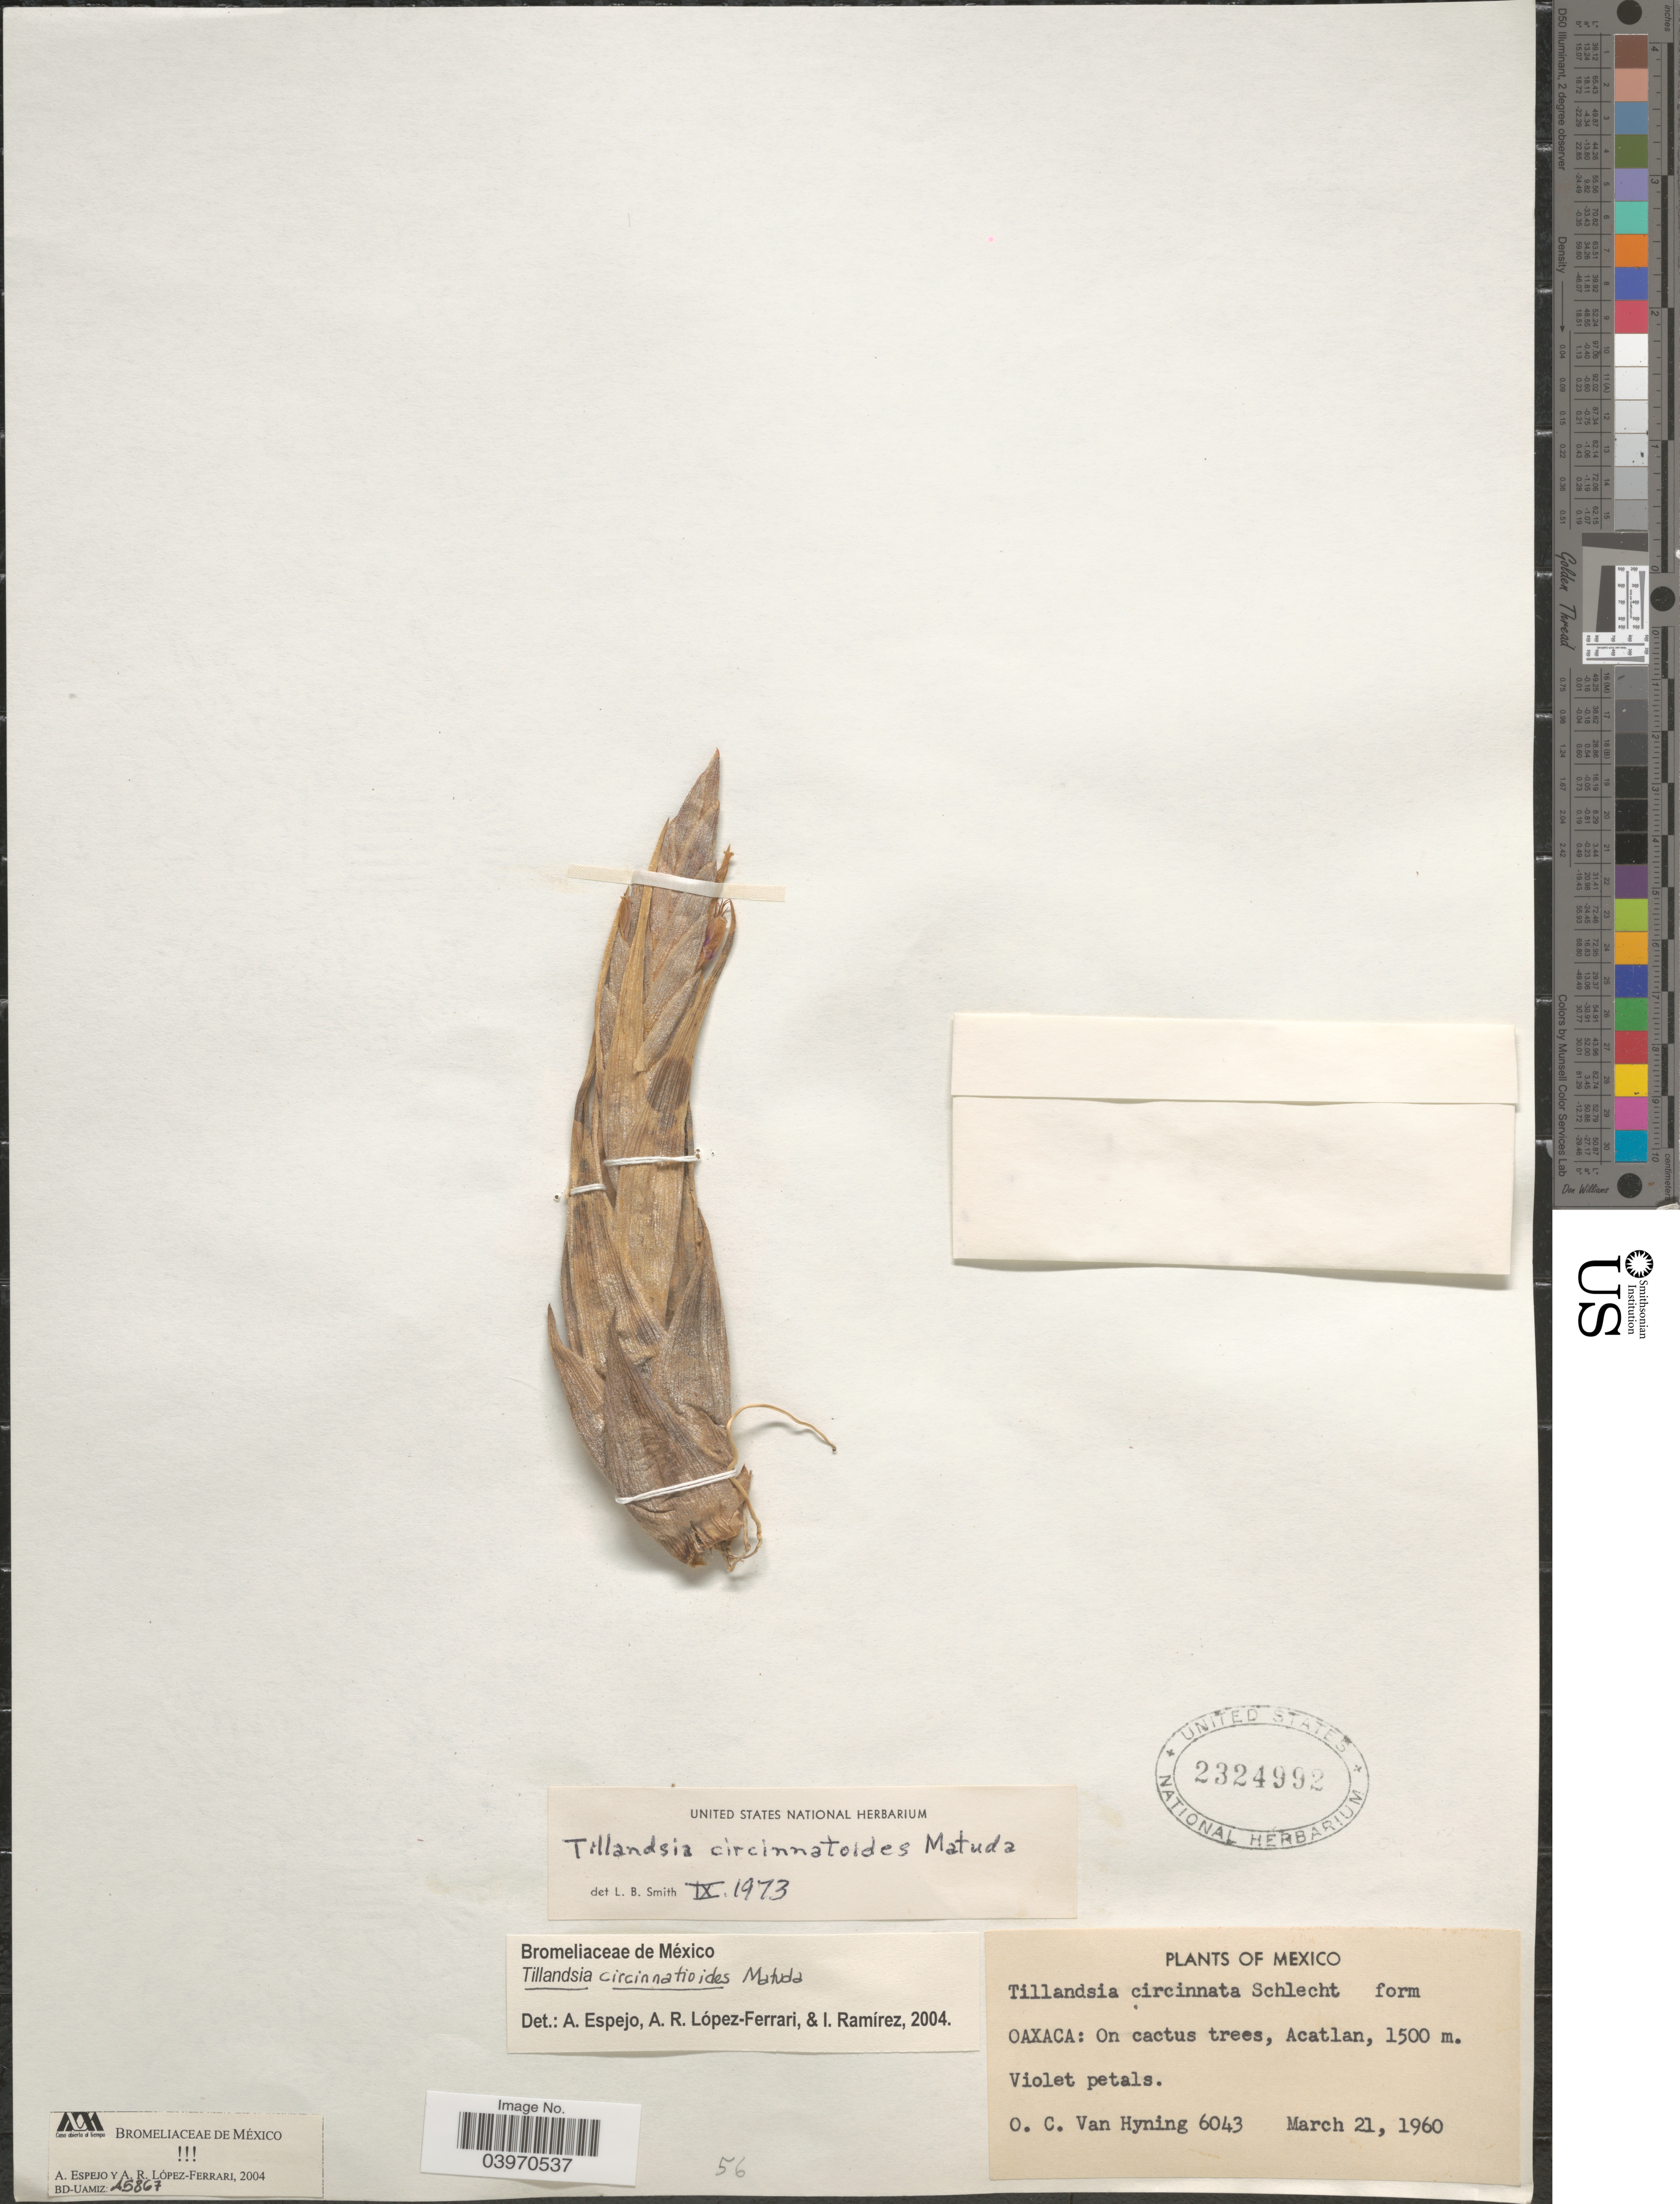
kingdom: Plantae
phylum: Tracheophyta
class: Liliopsida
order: Poales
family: Bromeliaceae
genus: Tillandsia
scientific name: Tillandsia circinnatoides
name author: Matuda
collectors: O. Van Hyning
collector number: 6043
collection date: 1960-03-21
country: Mexico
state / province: Oaxaca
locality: On cactus trees, Acatlan.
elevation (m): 1500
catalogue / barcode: US 2324992